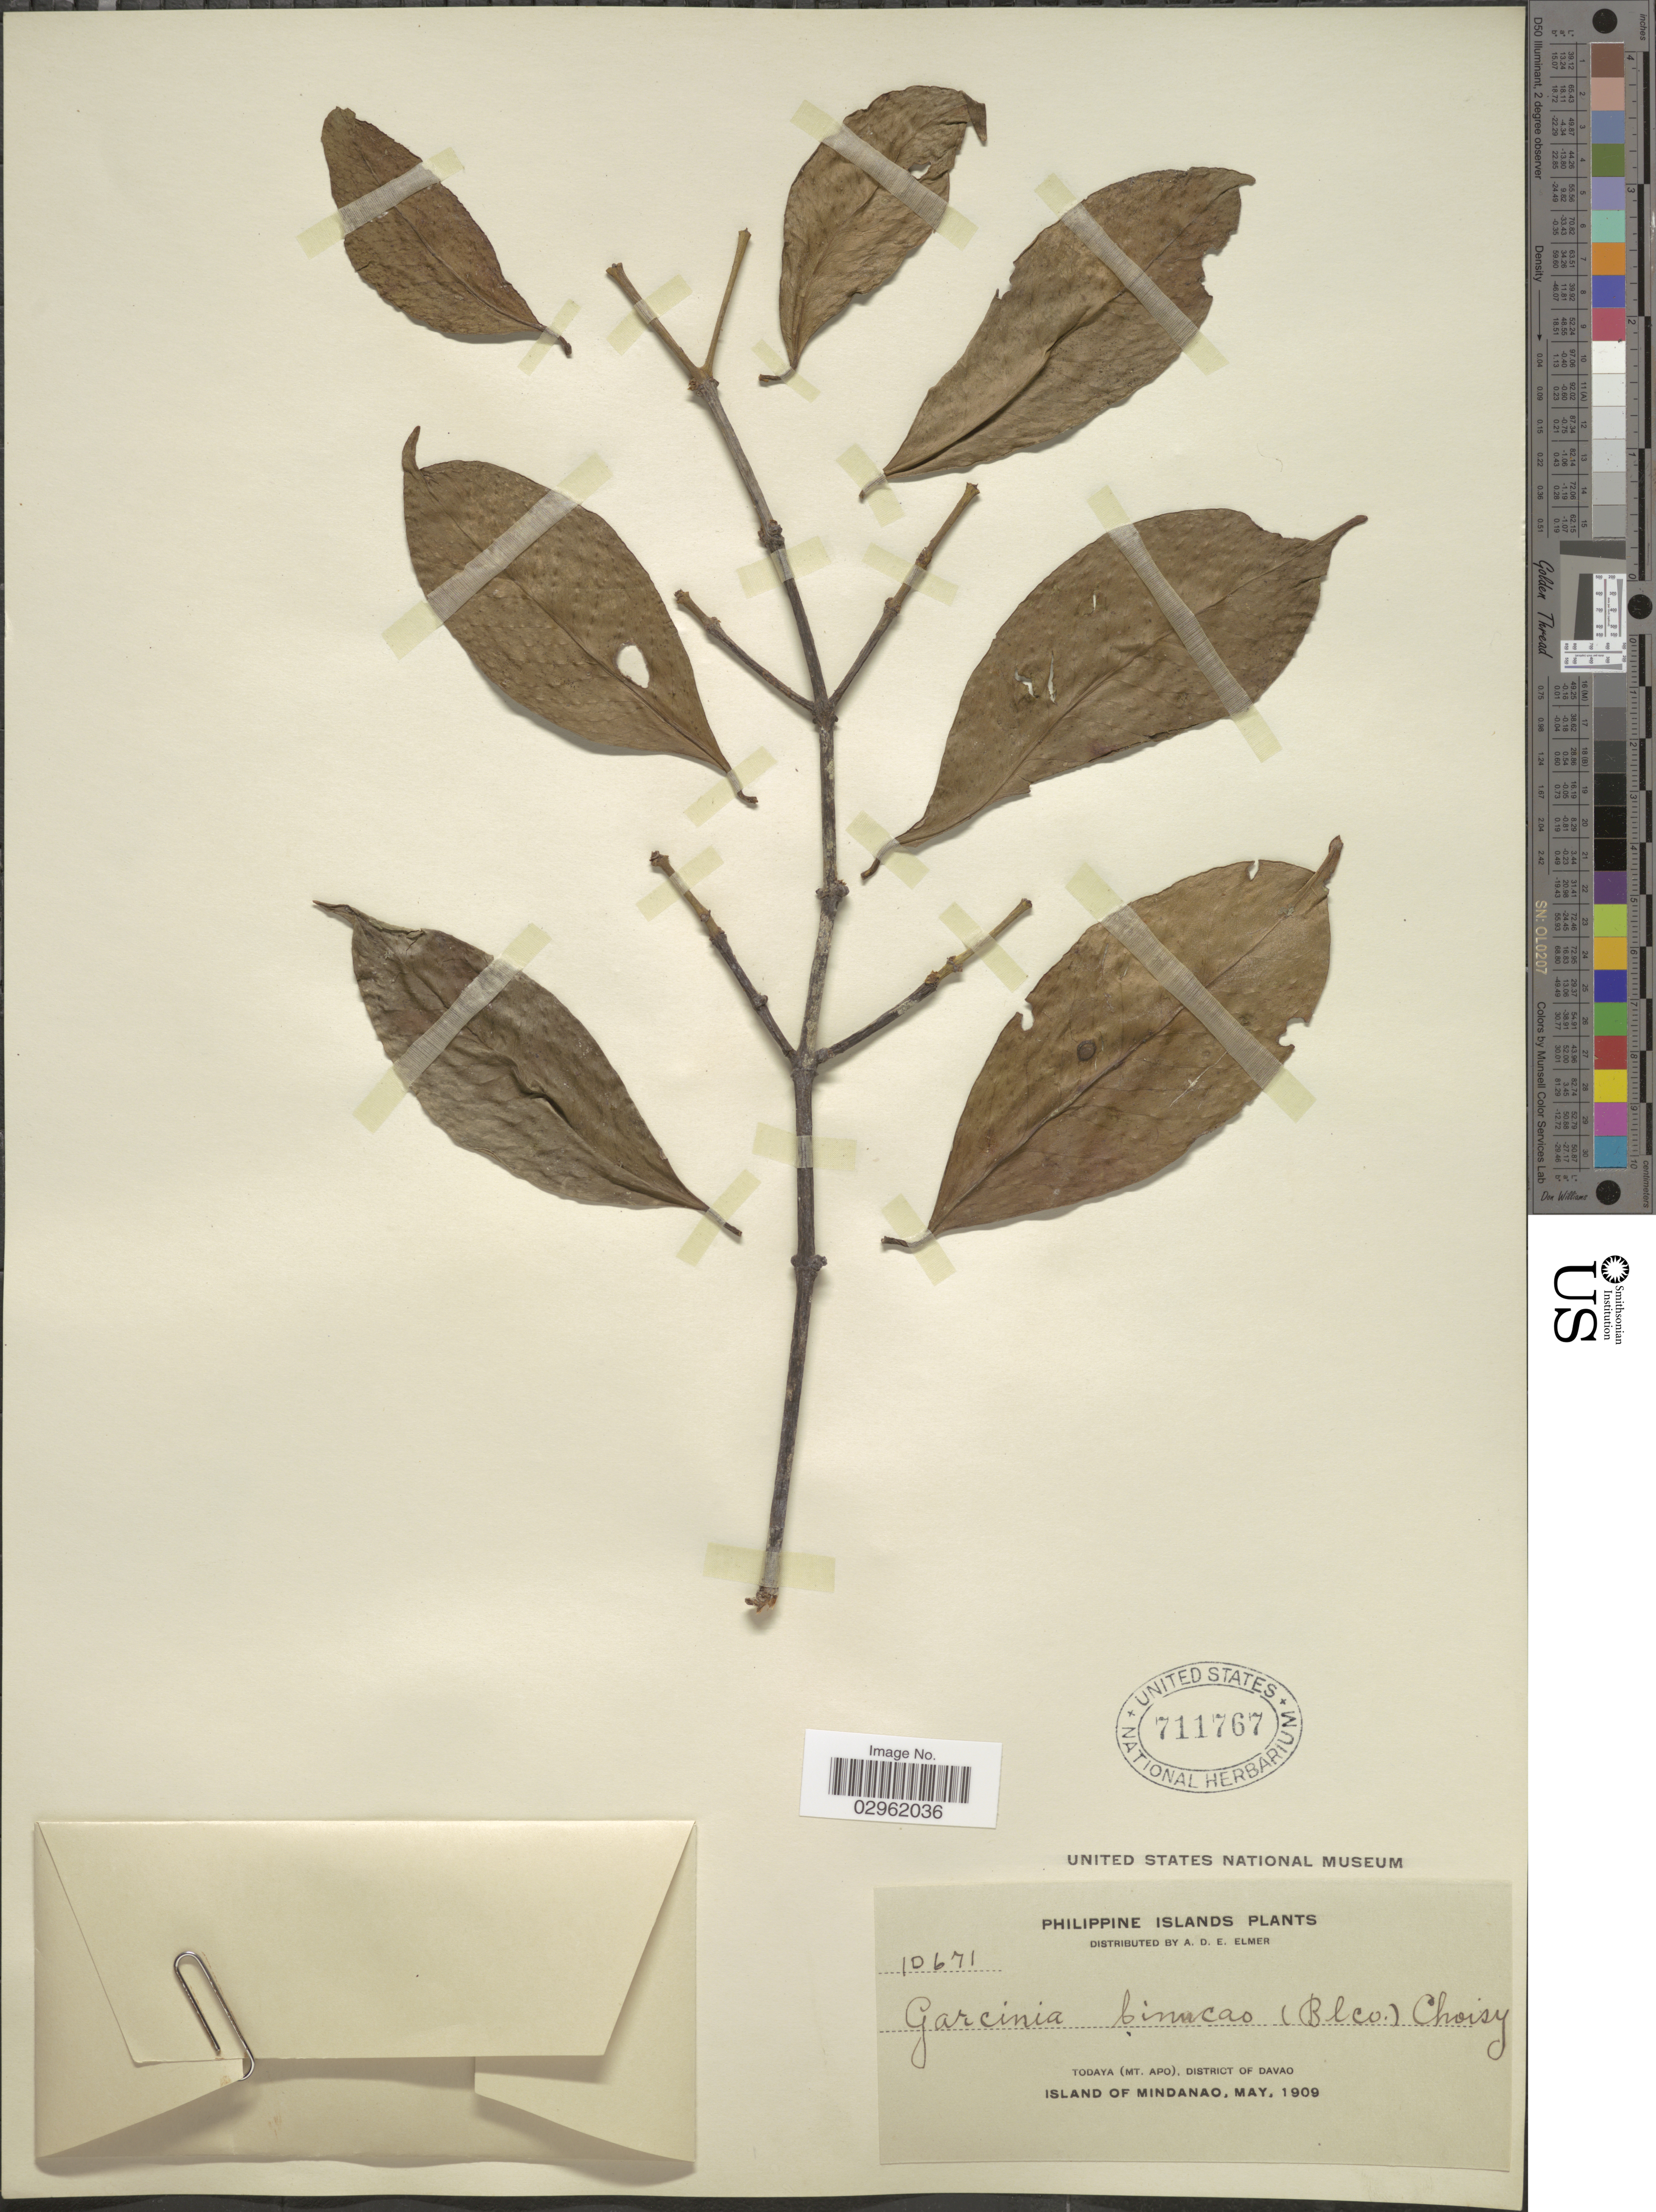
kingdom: Plantae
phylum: Tracheophyta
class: Magnoliopsida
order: Malpighiales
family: Clusiaceae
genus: Garcinia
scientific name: Garcinia binucao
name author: (Blanco) Choisy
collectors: A. D. E. Elmer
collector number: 10671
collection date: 1909-05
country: Philippines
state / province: Davao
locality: Philippine Islands. Todaya (Mt. Apo), District of Davao. Island of Mindanao.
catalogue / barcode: US 711767